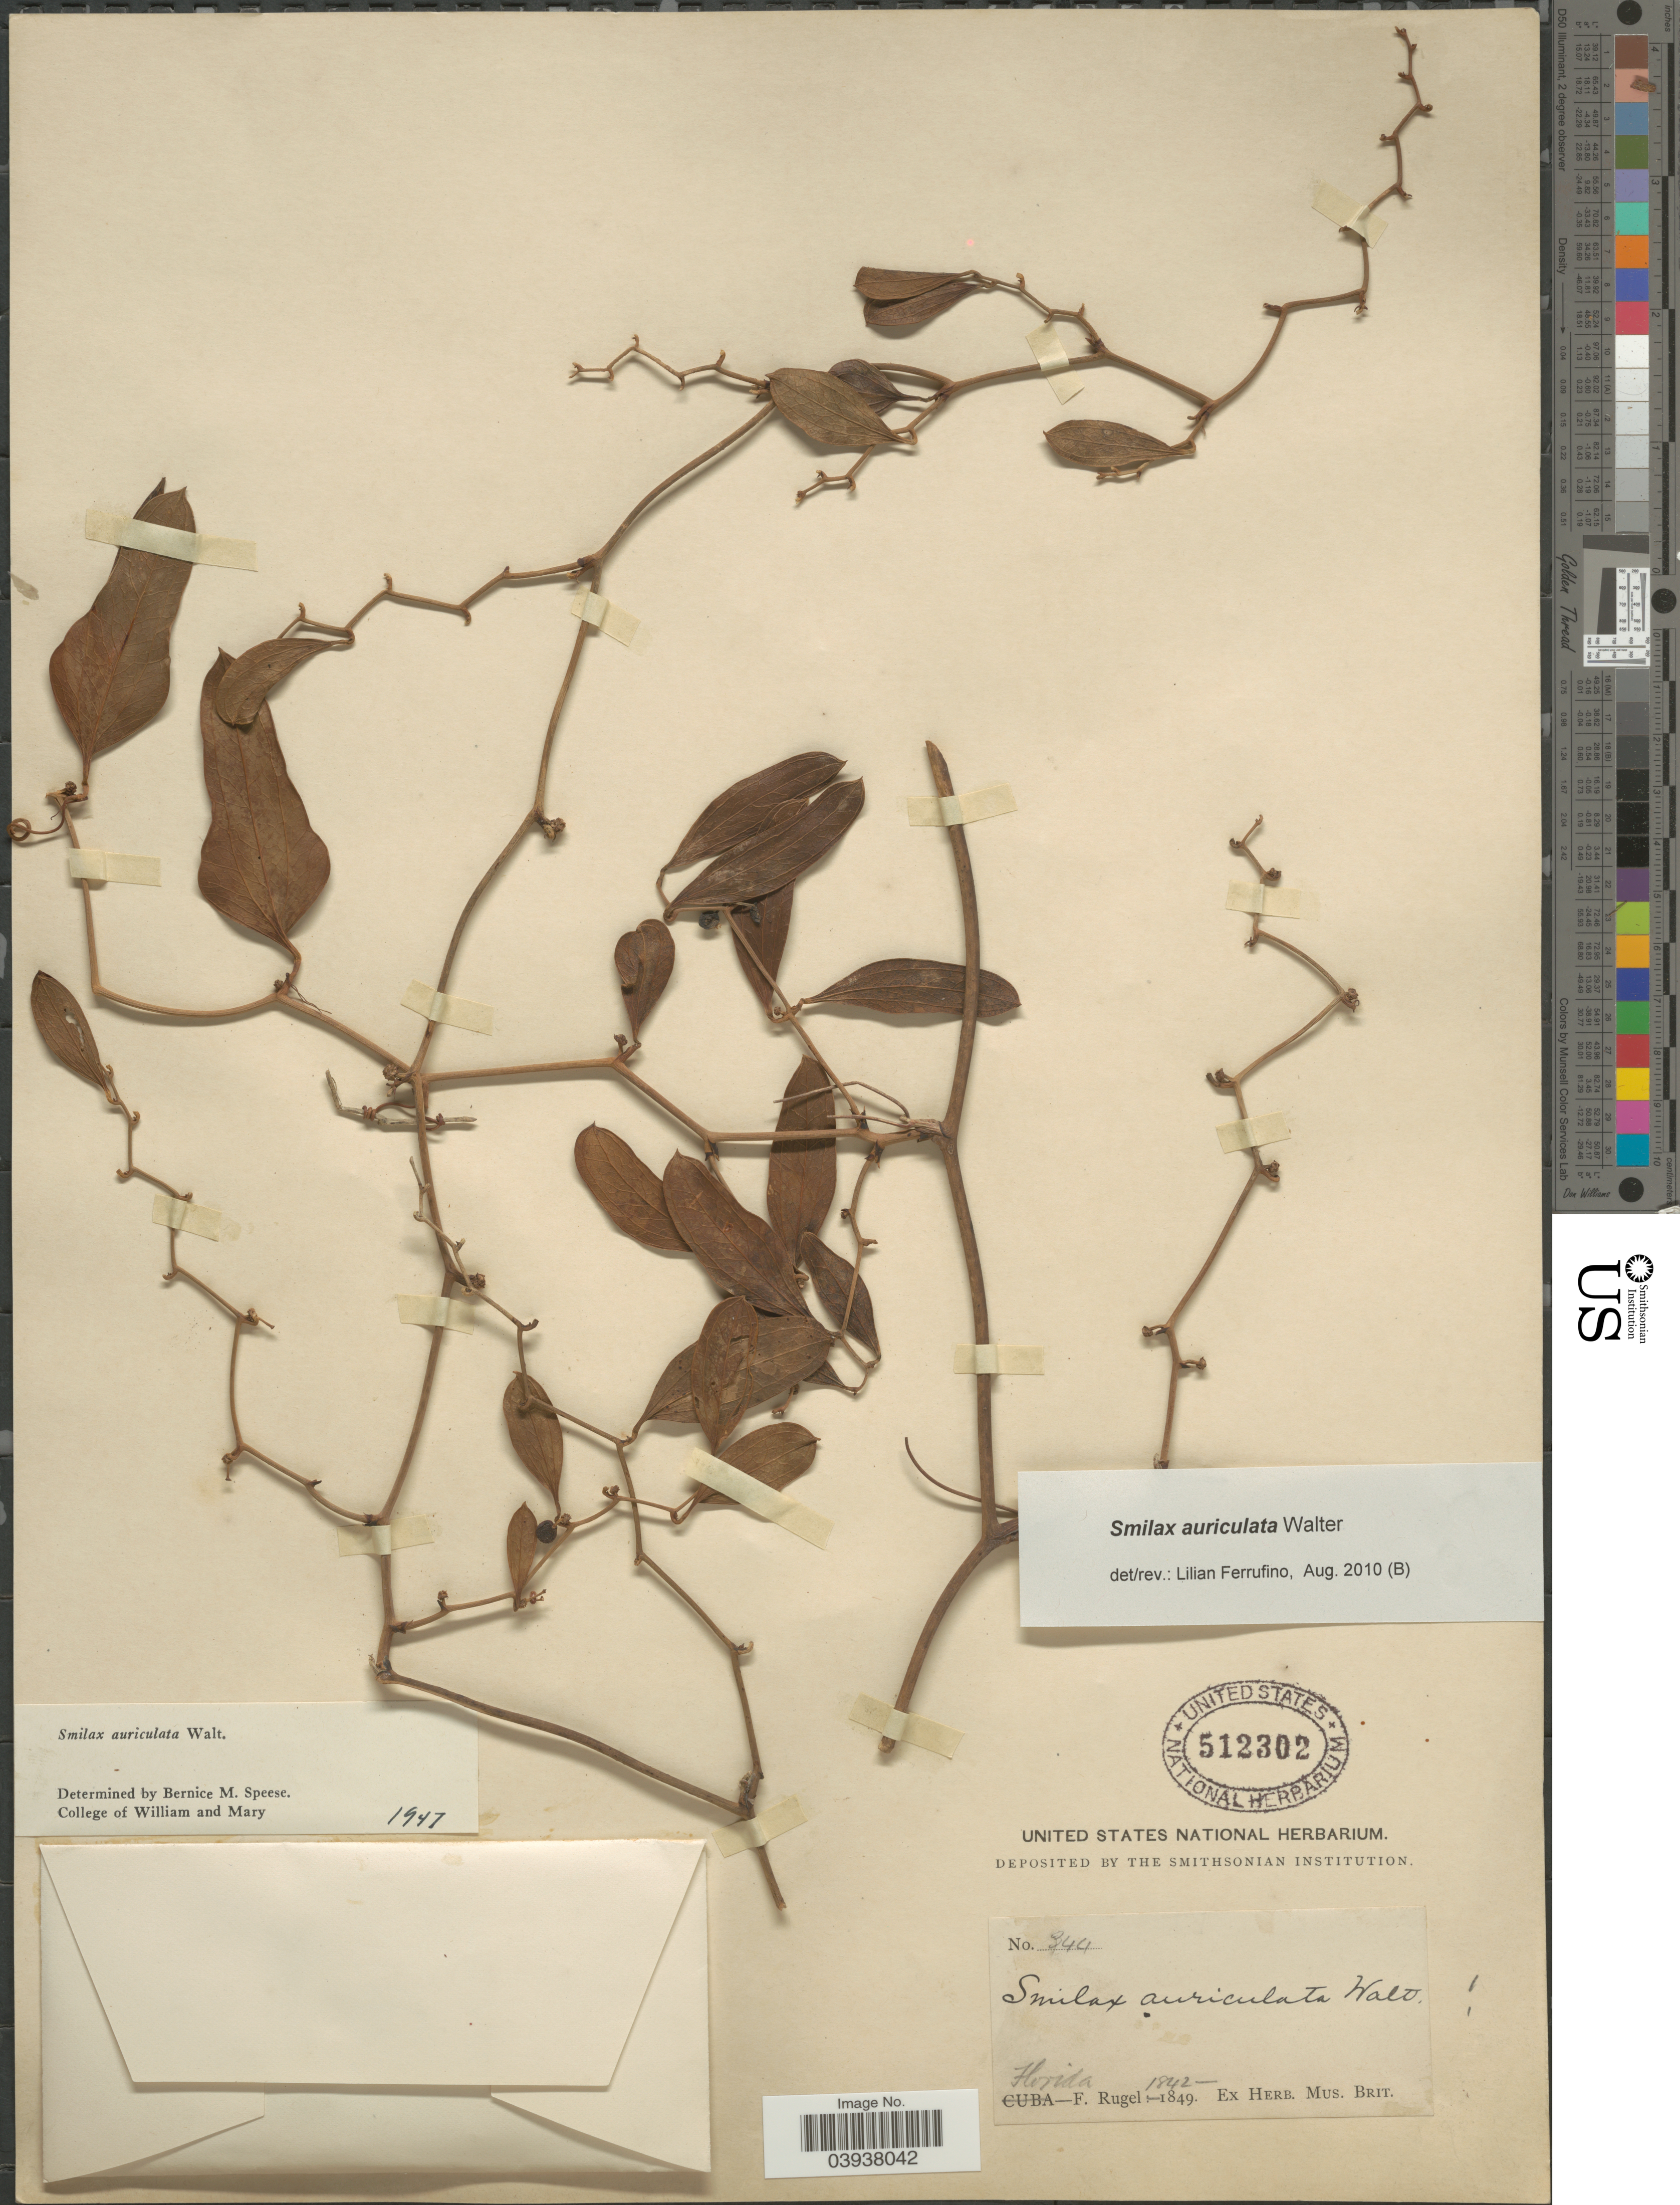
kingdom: Plantae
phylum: Tracheophyta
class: Liliopsida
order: Liliales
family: Smilacaceae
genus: Smilax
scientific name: Smilax auriculata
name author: Walter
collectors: F. Rugel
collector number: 344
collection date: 1842/1849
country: United States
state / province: Florida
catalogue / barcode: US 512302